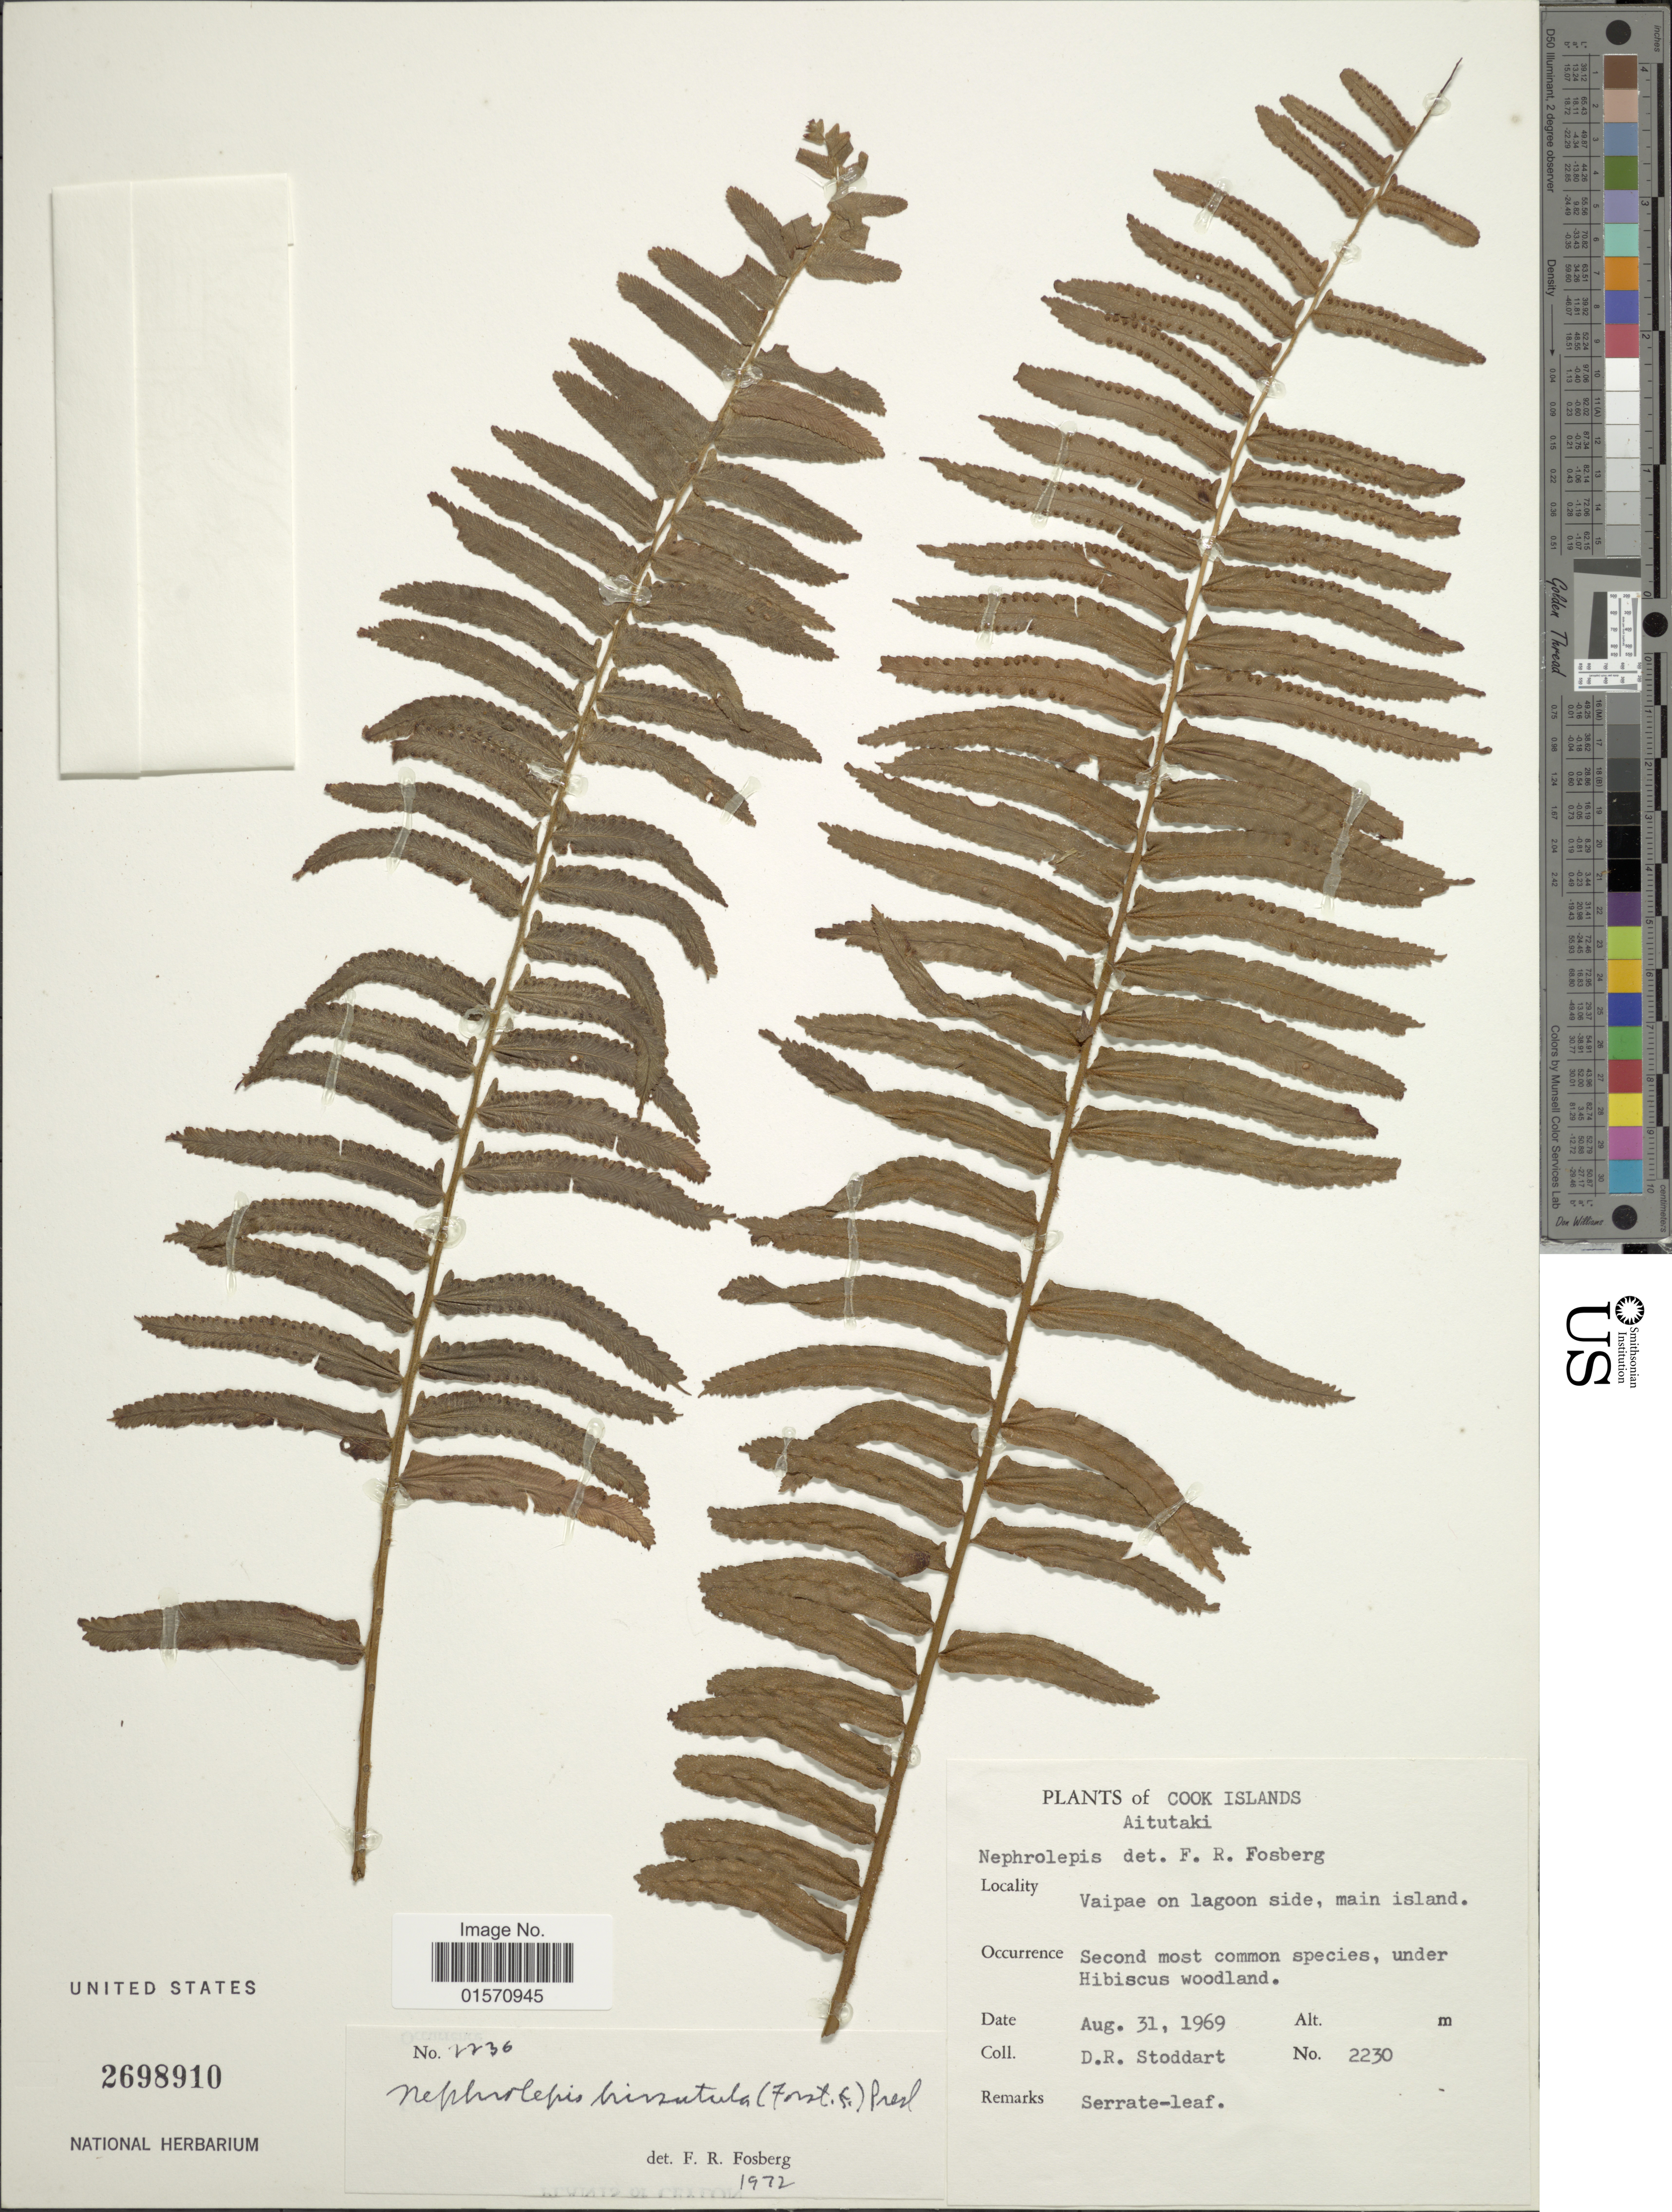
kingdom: Plantae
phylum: Tracheophyta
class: Polypodiopsida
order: Polypodiales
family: Nephrolepidaceae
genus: Nephrolepis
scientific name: Nephrolepis hirsutula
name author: (G. Forst.) C. Presl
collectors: D. R. Stoddart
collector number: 2230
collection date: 1969-08-31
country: Cook Islands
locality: Aitutaki. Vaipae on lagoon side, main island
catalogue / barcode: US 2698910